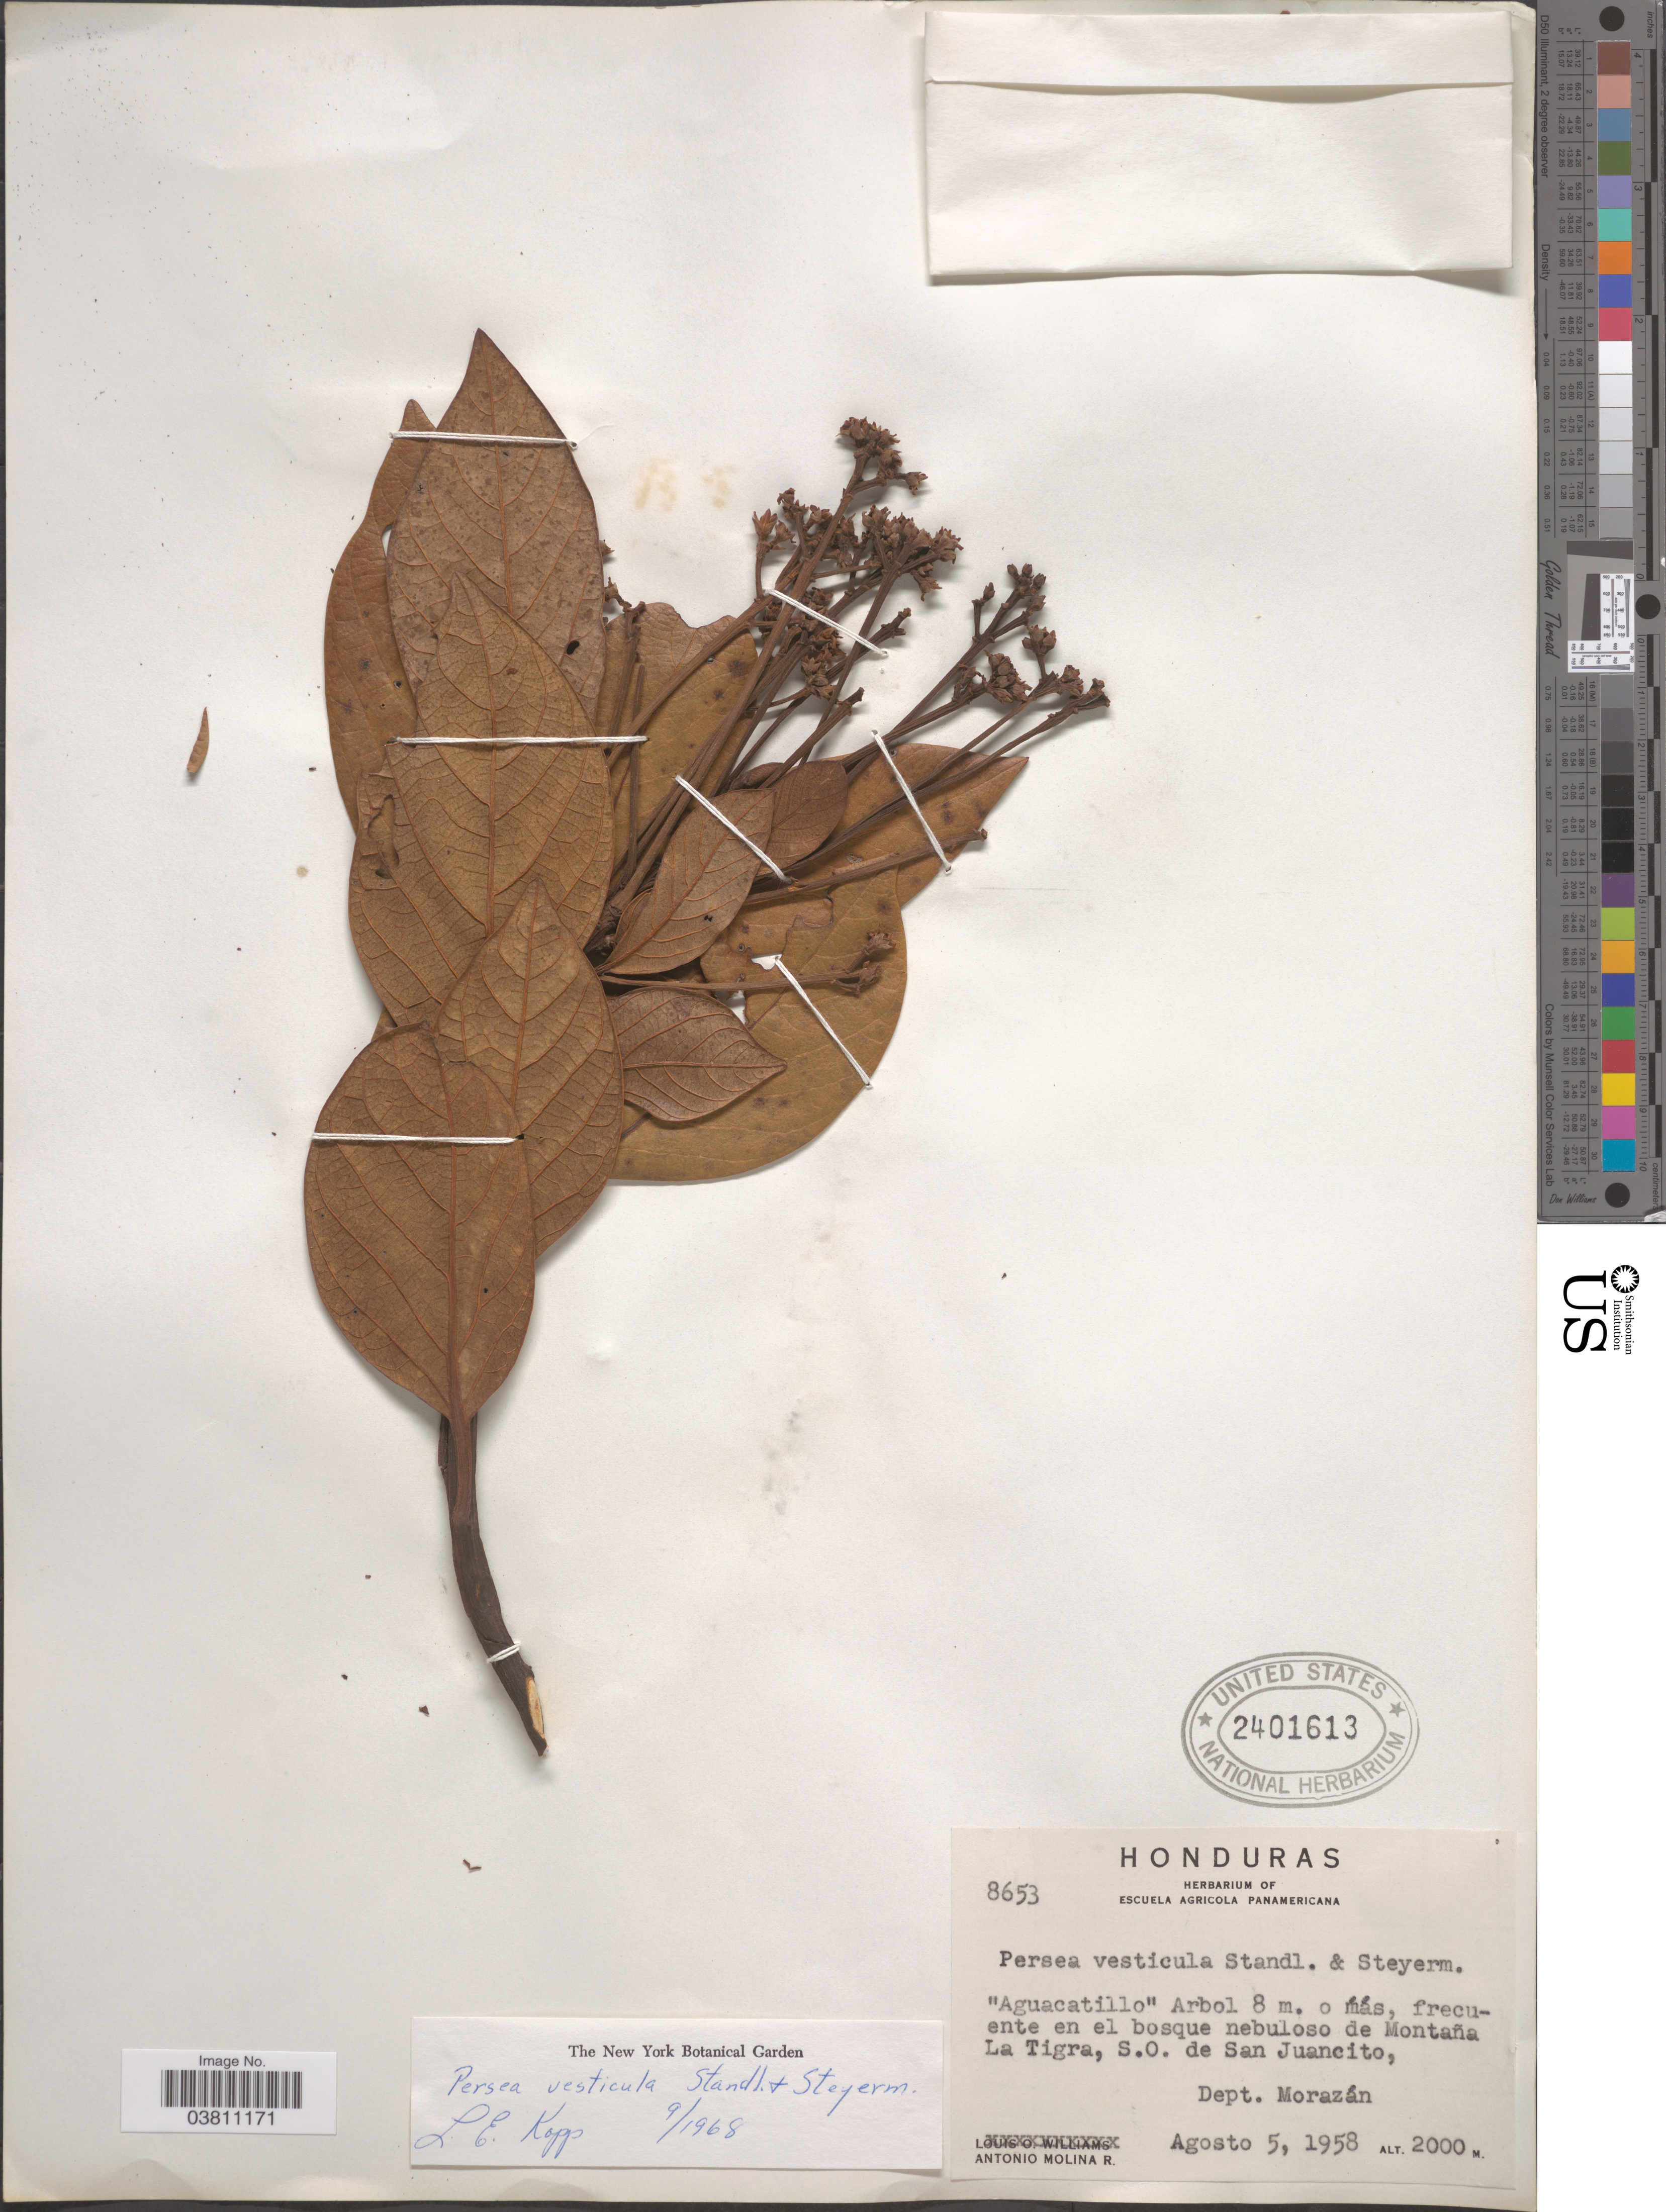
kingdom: Plantae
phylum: Tracheophyta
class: Magnoliopsida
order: Laurales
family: Lauraceae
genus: Persea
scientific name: Persea vesticula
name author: Standl. & Steyerm.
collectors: A. Molina R.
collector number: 8653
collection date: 1958-08-05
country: Honduras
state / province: Fco. Morazán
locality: Montaña La Tigra, S.O. de San Juancito, Dept. Morazán.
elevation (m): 2000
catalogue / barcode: US 2401613